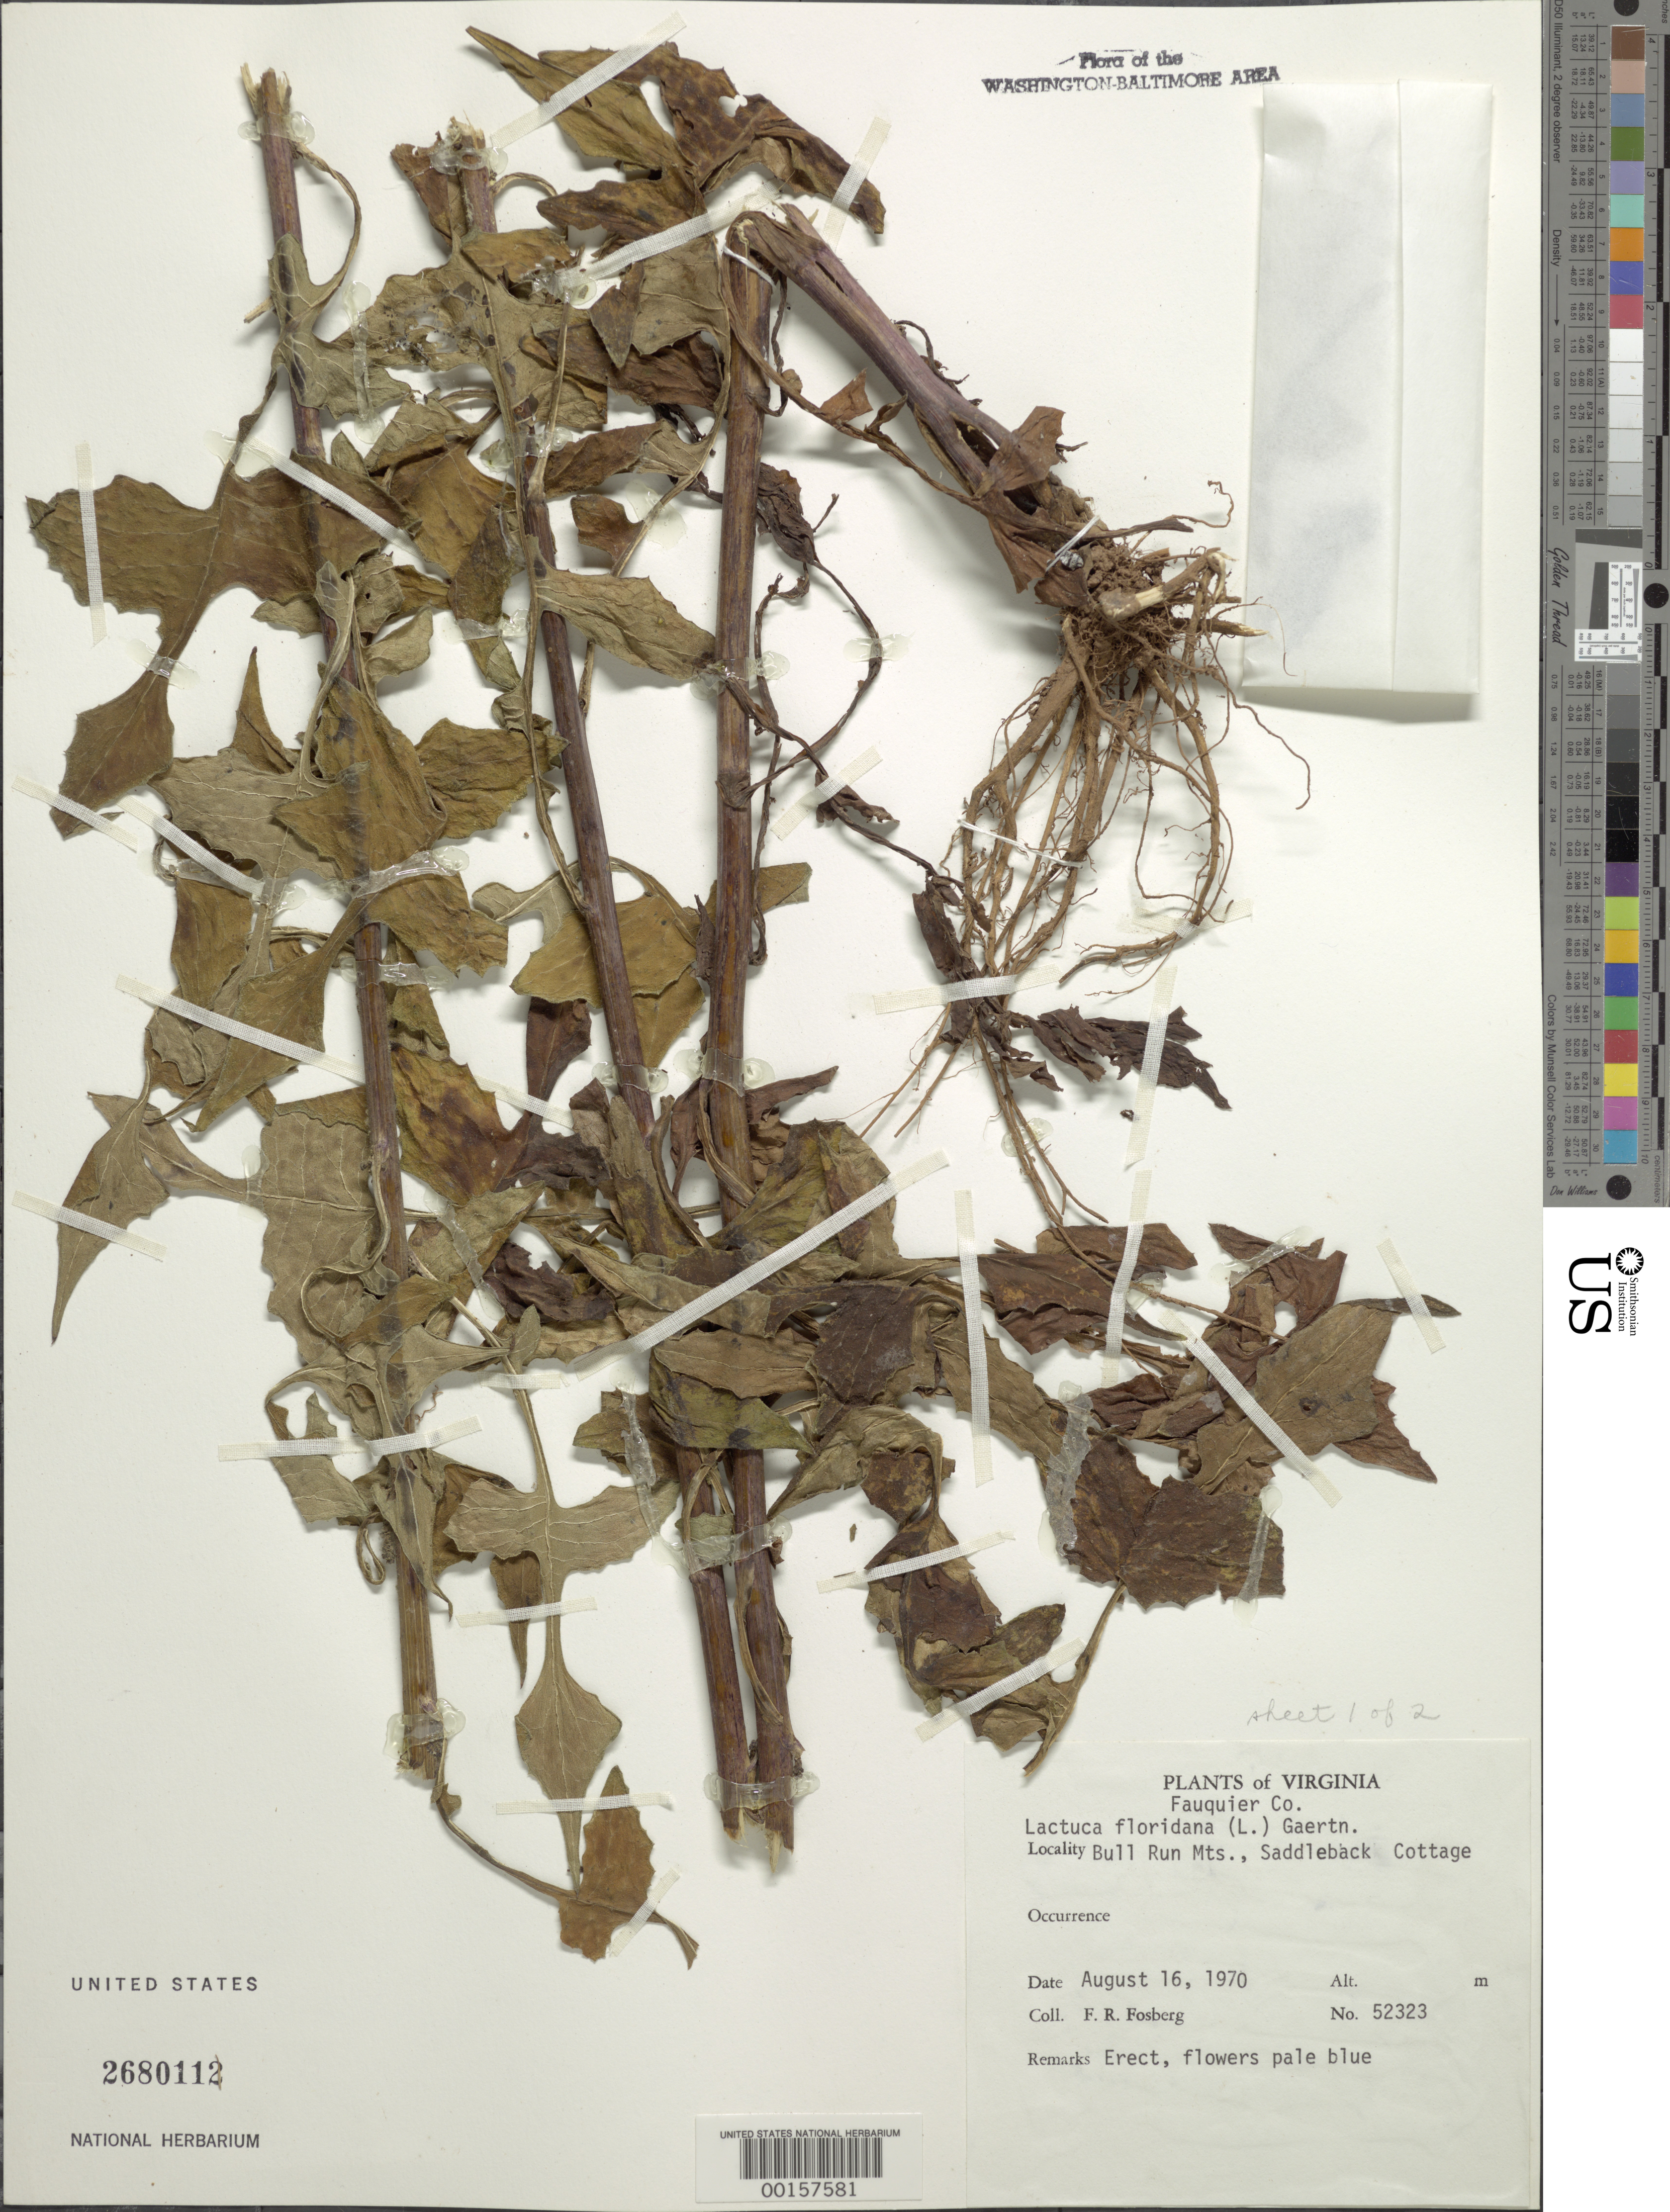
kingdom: Plantae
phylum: Tracheophyta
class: Magnoliopsida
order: Asterales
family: Asteraceae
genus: Lactuca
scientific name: Lactuca floridana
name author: (L.) Gaertn.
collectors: F. R. Fosberg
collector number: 52323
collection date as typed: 16 Aug 1970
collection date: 1970-08-16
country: United States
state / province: Virginia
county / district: Fauquier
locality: Saddleback Cottage Bull Run Mountains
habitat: Yard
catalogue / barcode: US 2680112